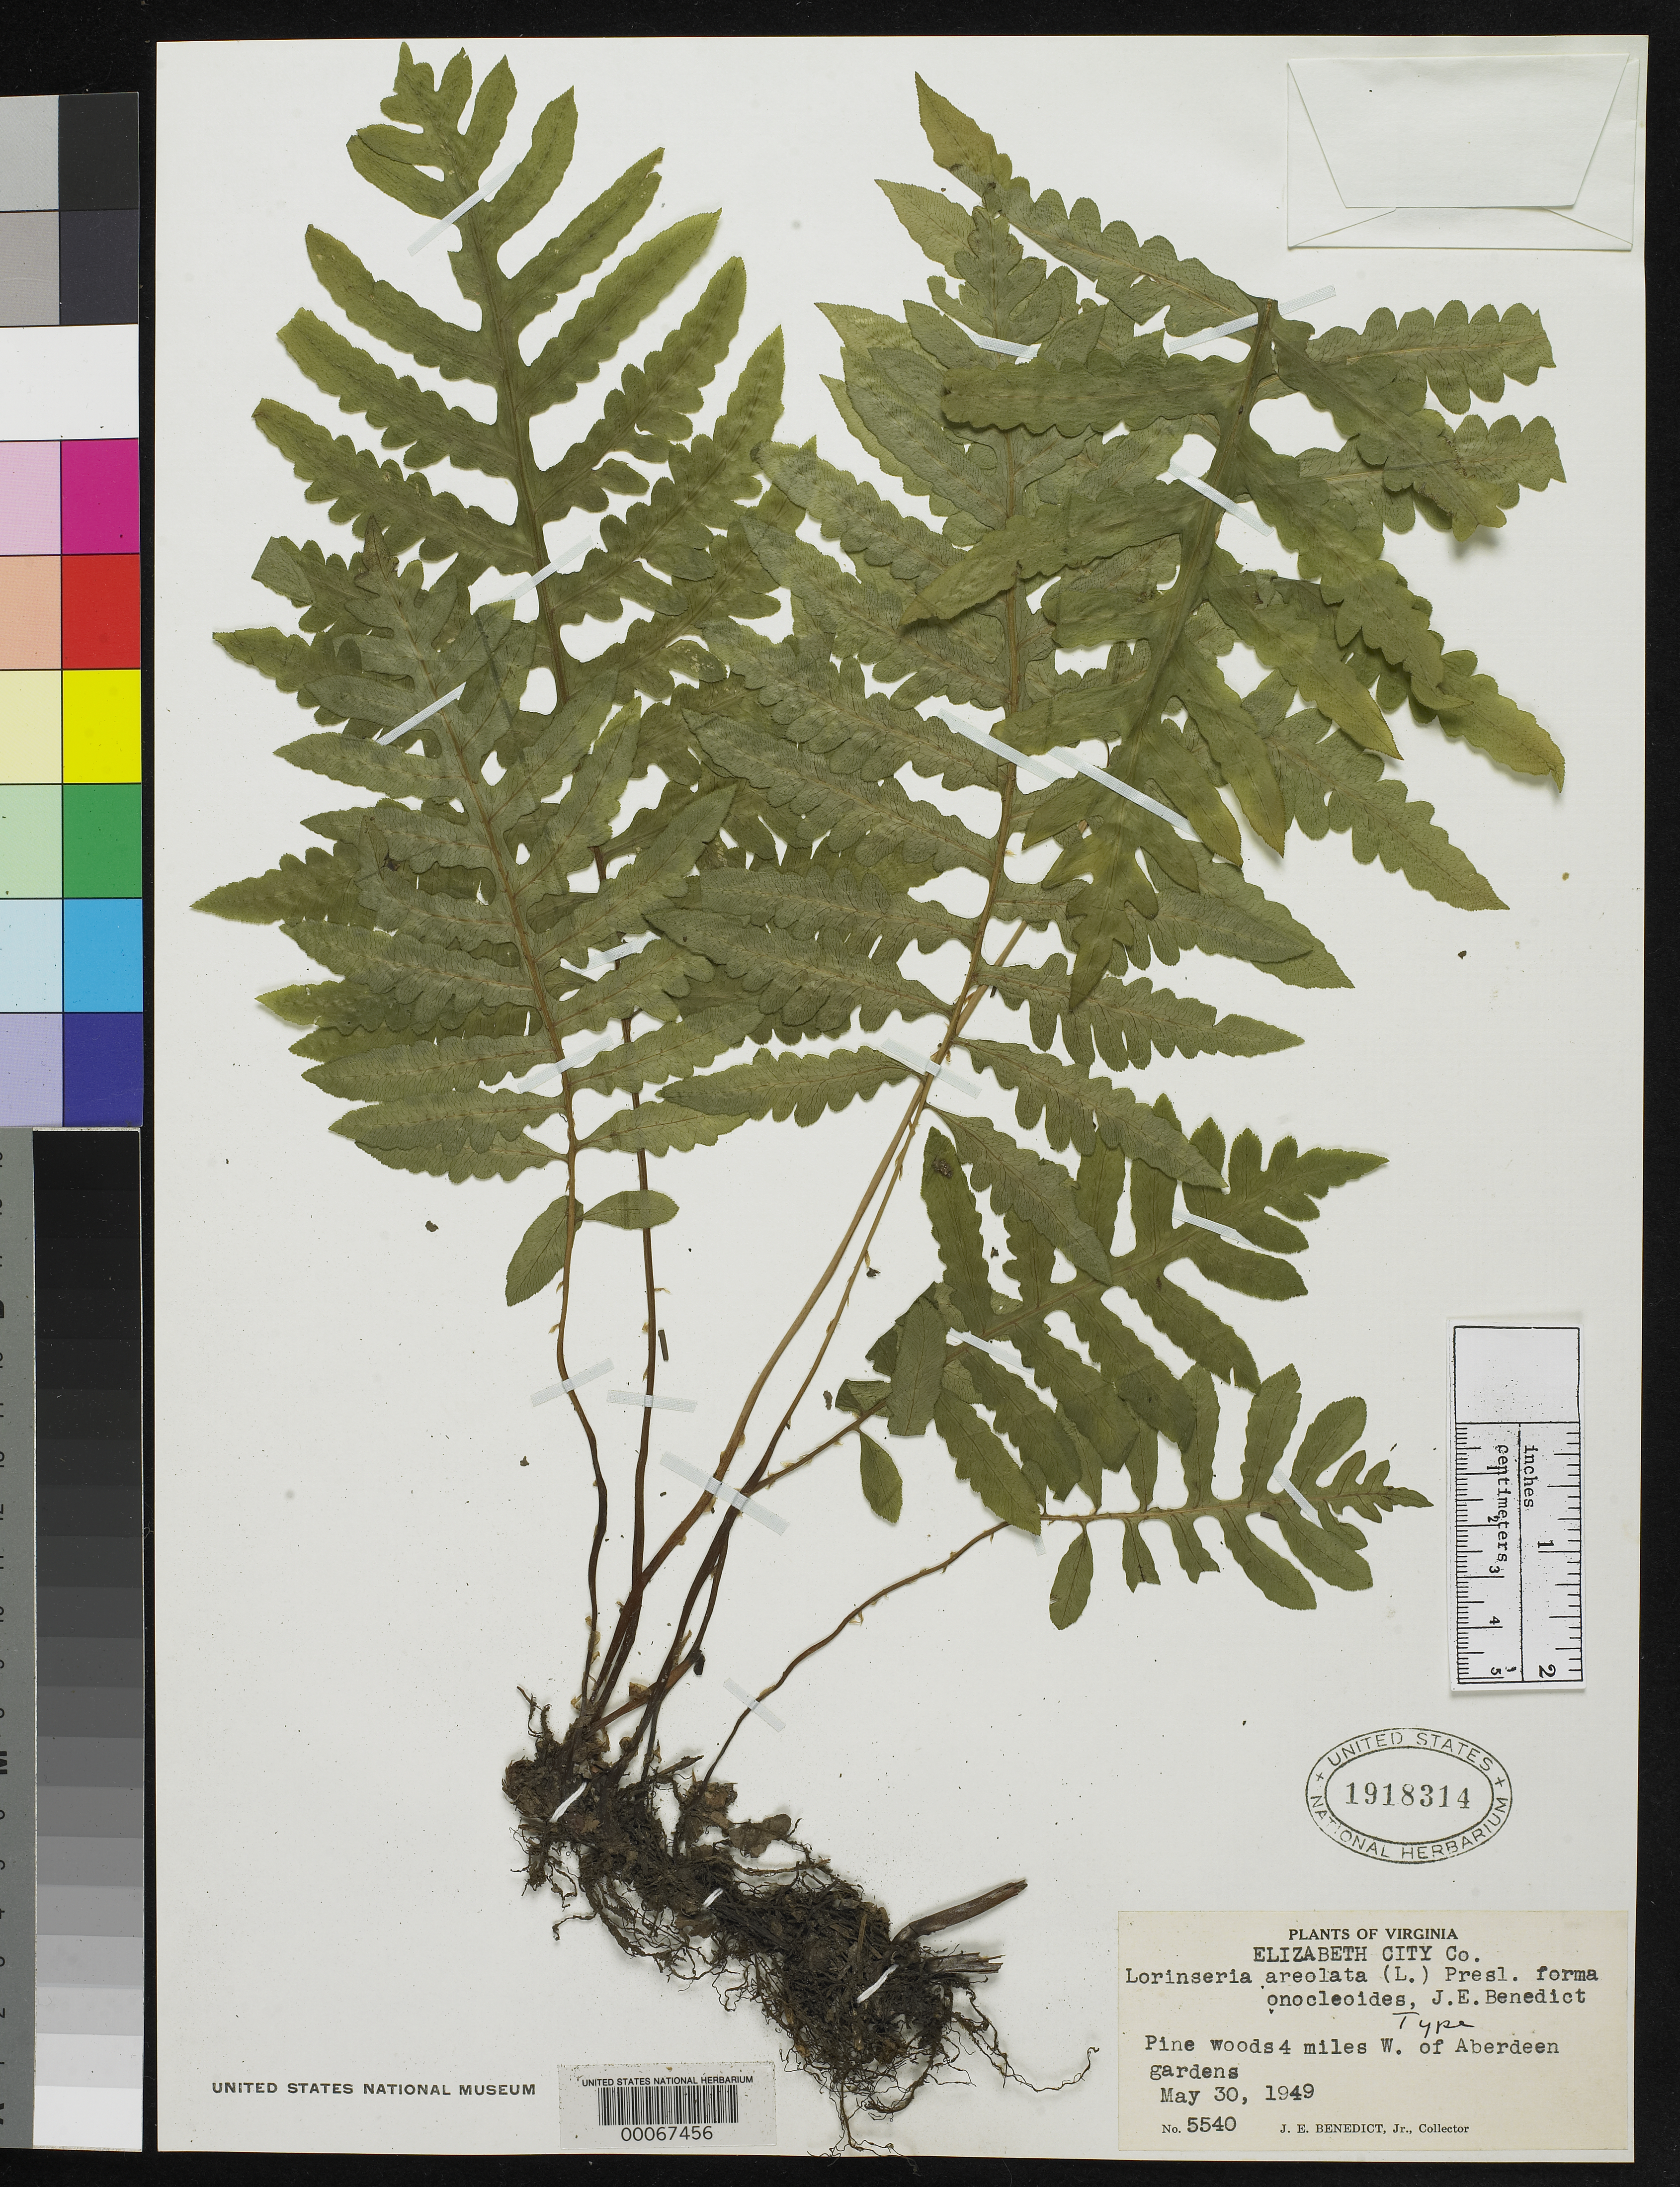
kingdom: Plantae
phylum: Tracheophyta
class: Polypodiopsida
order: Polypodiales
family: Blechnaceae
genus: Lorinseria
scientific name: Lorinseria areolata f. onocleoides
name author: J.E. Benedict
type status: Holotype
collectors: J. E. Benedict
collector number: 5540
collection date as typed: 30 May 1949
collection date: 1949-05-30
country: United States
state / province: Virginia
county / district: City of Hampton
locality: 4 mi W of Aberdeen Gardens. Elizabeth City (=historic county name) County.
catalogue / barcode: US 1918314